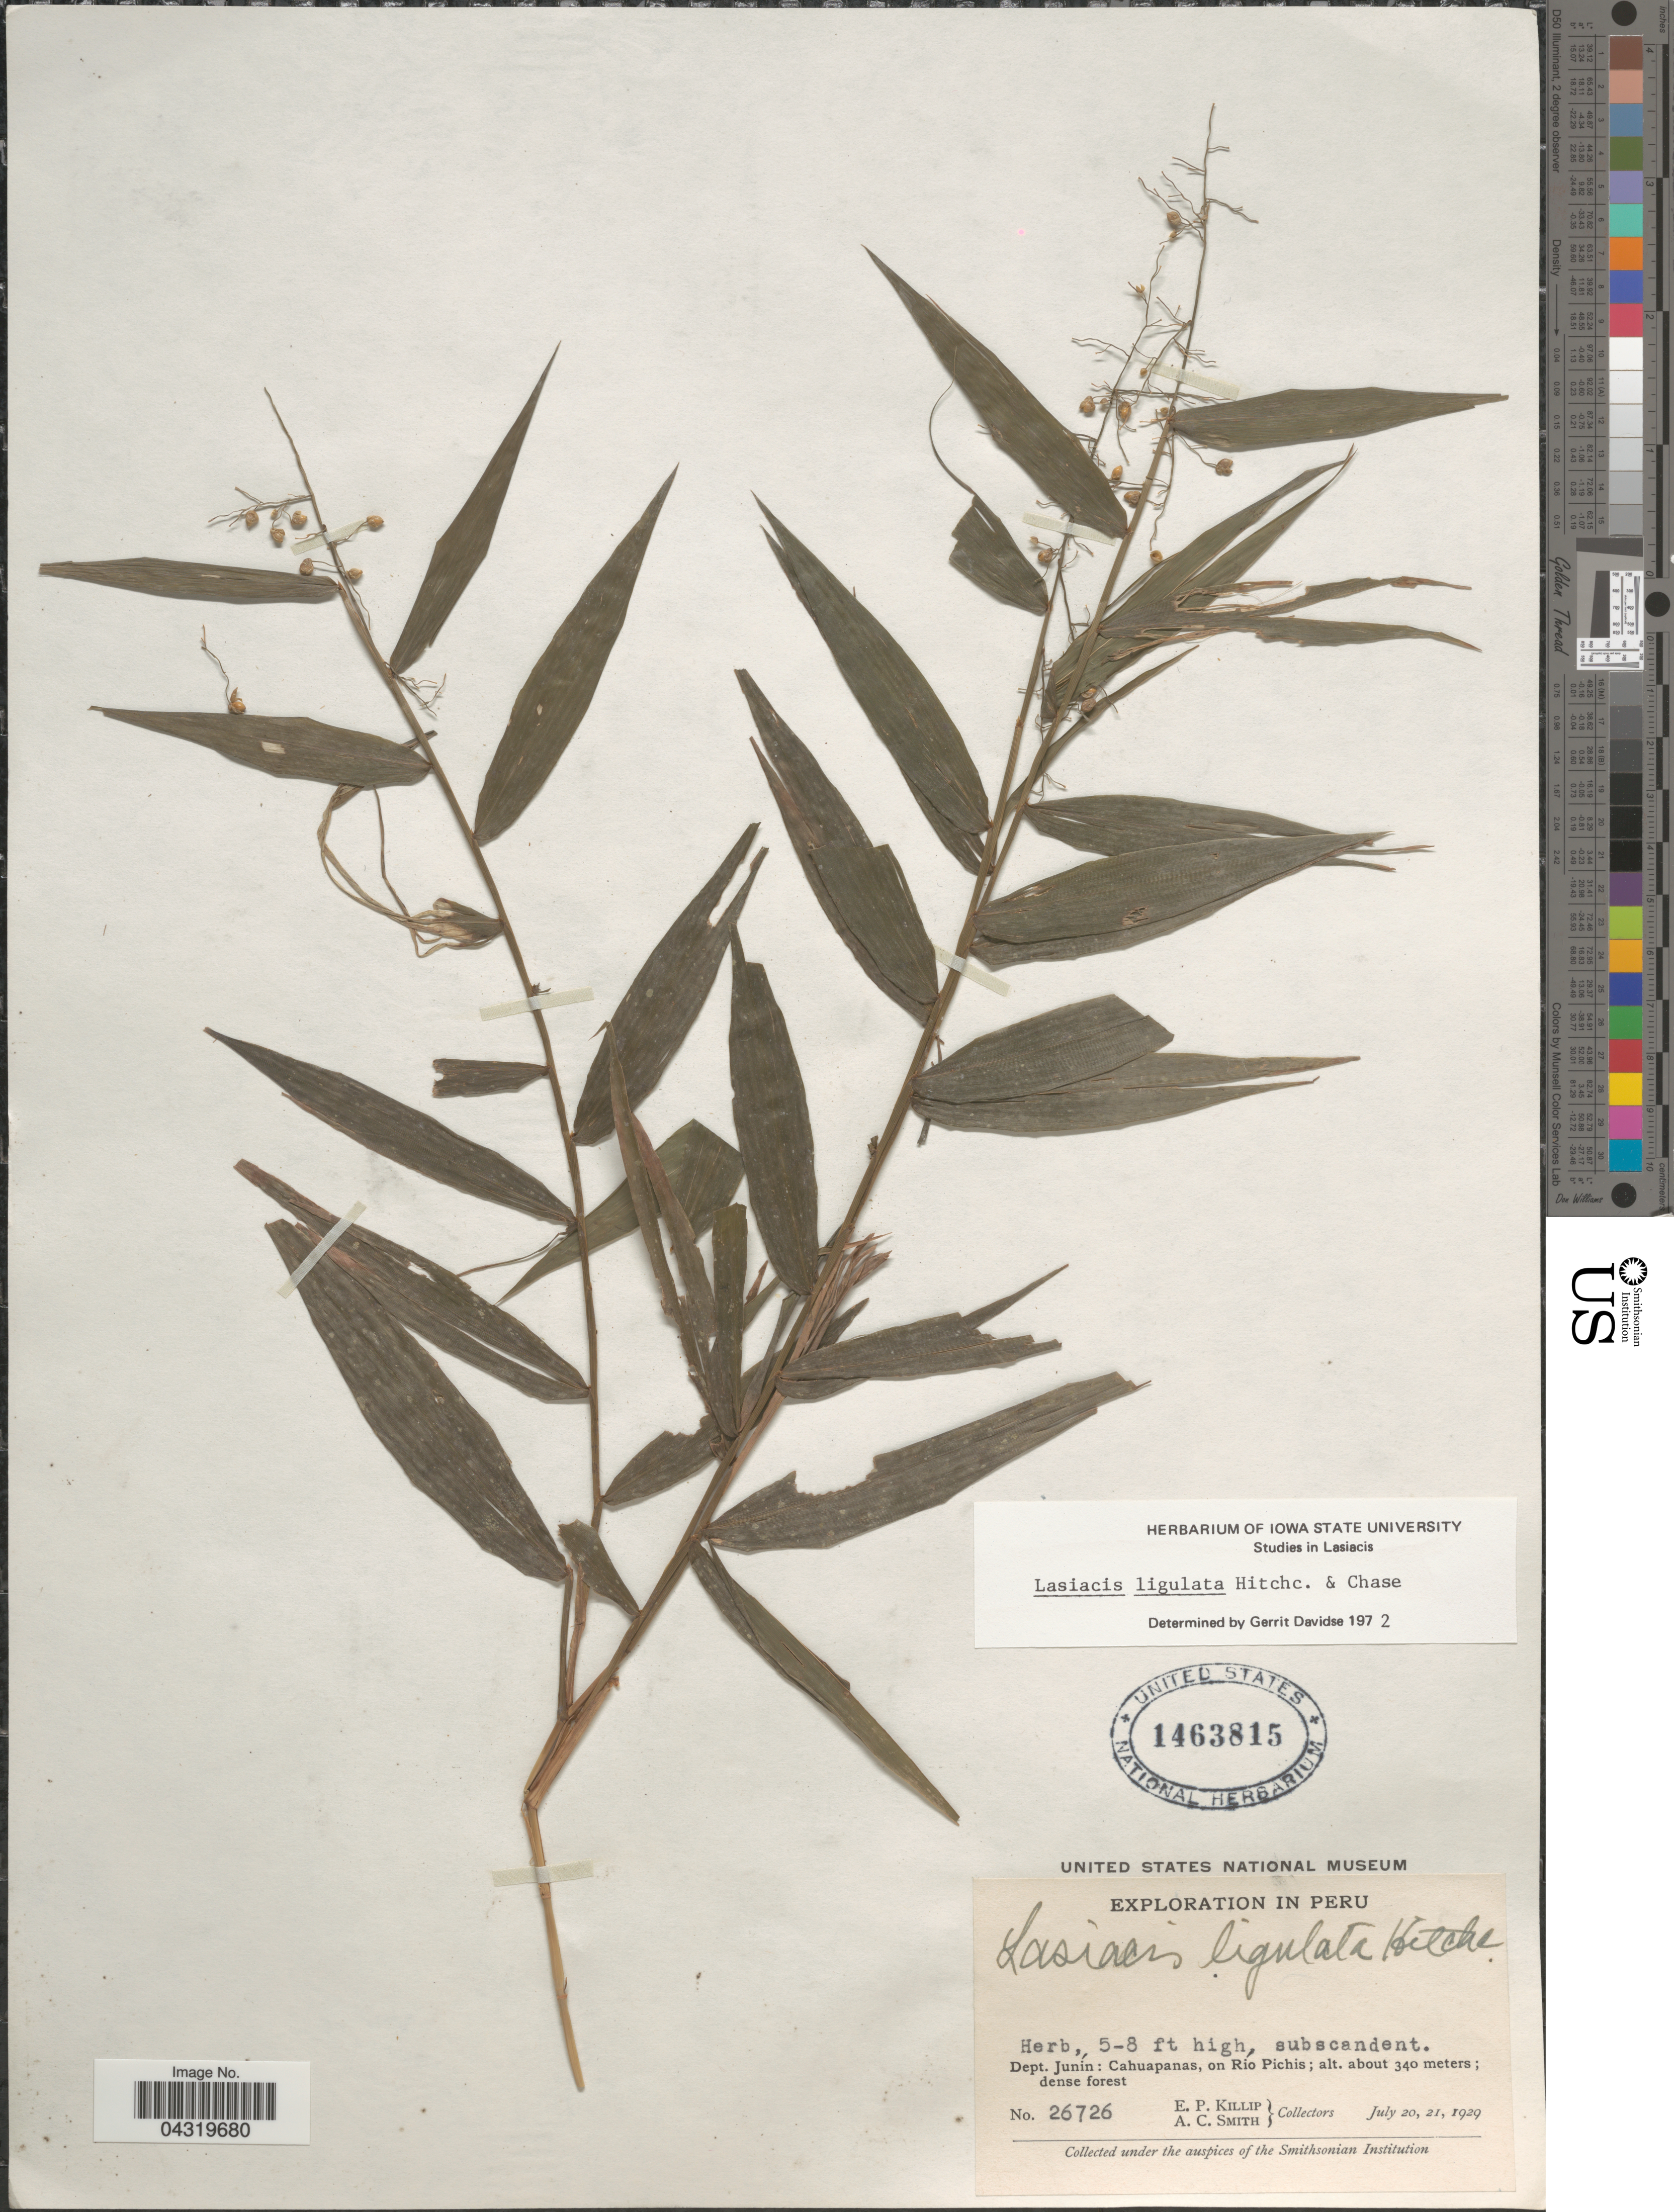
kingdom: Plantae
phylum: Tracheophyta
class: Liliopsida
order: Poales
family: Poaceae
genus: Lasiacis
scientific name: Lasiacis ligulata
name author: Hitchc. & Chase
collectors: E. P. Killip & A. C. Smith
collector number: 26726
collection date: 1929-07-20/1929-07-21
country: Peru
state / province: Junín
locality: Exploration in Peru. Dept. Junín: Cahuapanas, on Río Pichis.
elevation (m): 340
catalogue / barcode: US 1463815